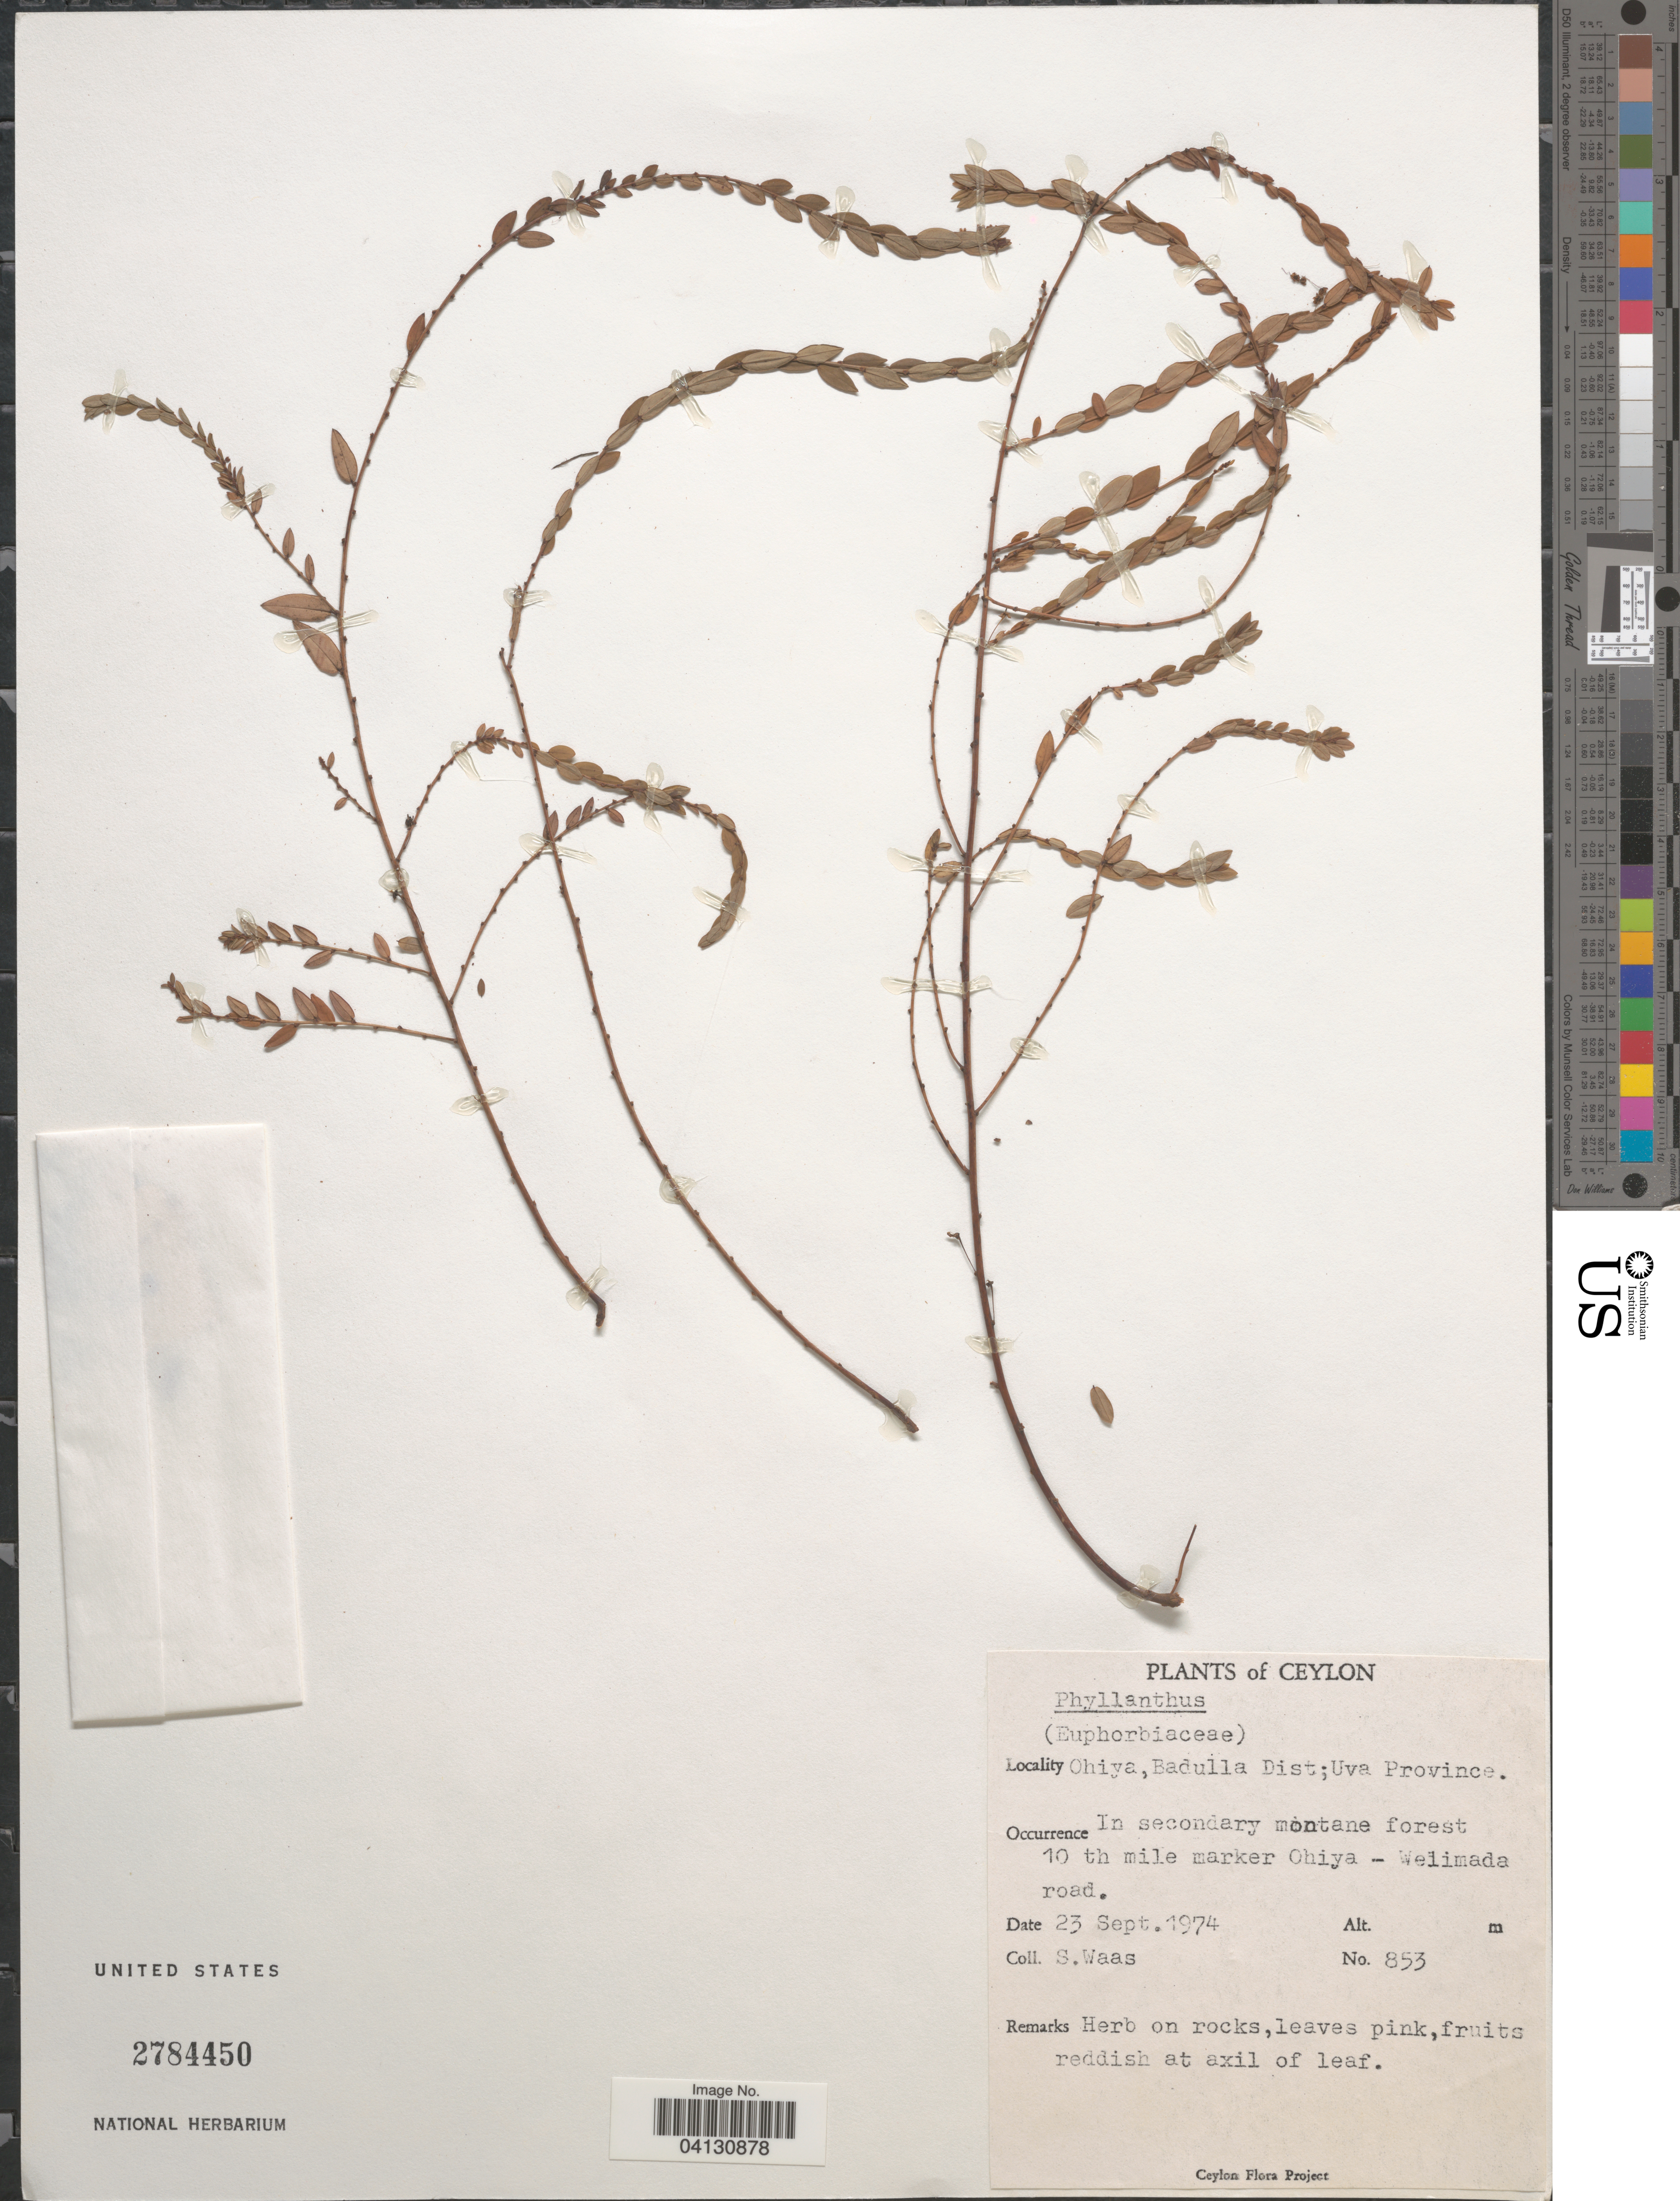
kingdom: Plantae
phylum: Tracheophyta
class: Magnoliopsida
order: Malpighiales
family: Phyllanthaceae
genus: Phyllanthus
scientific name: Phyllanthus sp.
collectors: S. Waas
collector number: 853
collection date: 1974-09-23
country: Sri Lanka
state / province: Uva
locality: Ceylon. Ohiya,Badulla dist. In secondary montane forest 10 th mile marker Ohiya - Welimada road.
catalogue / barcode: US 2784450